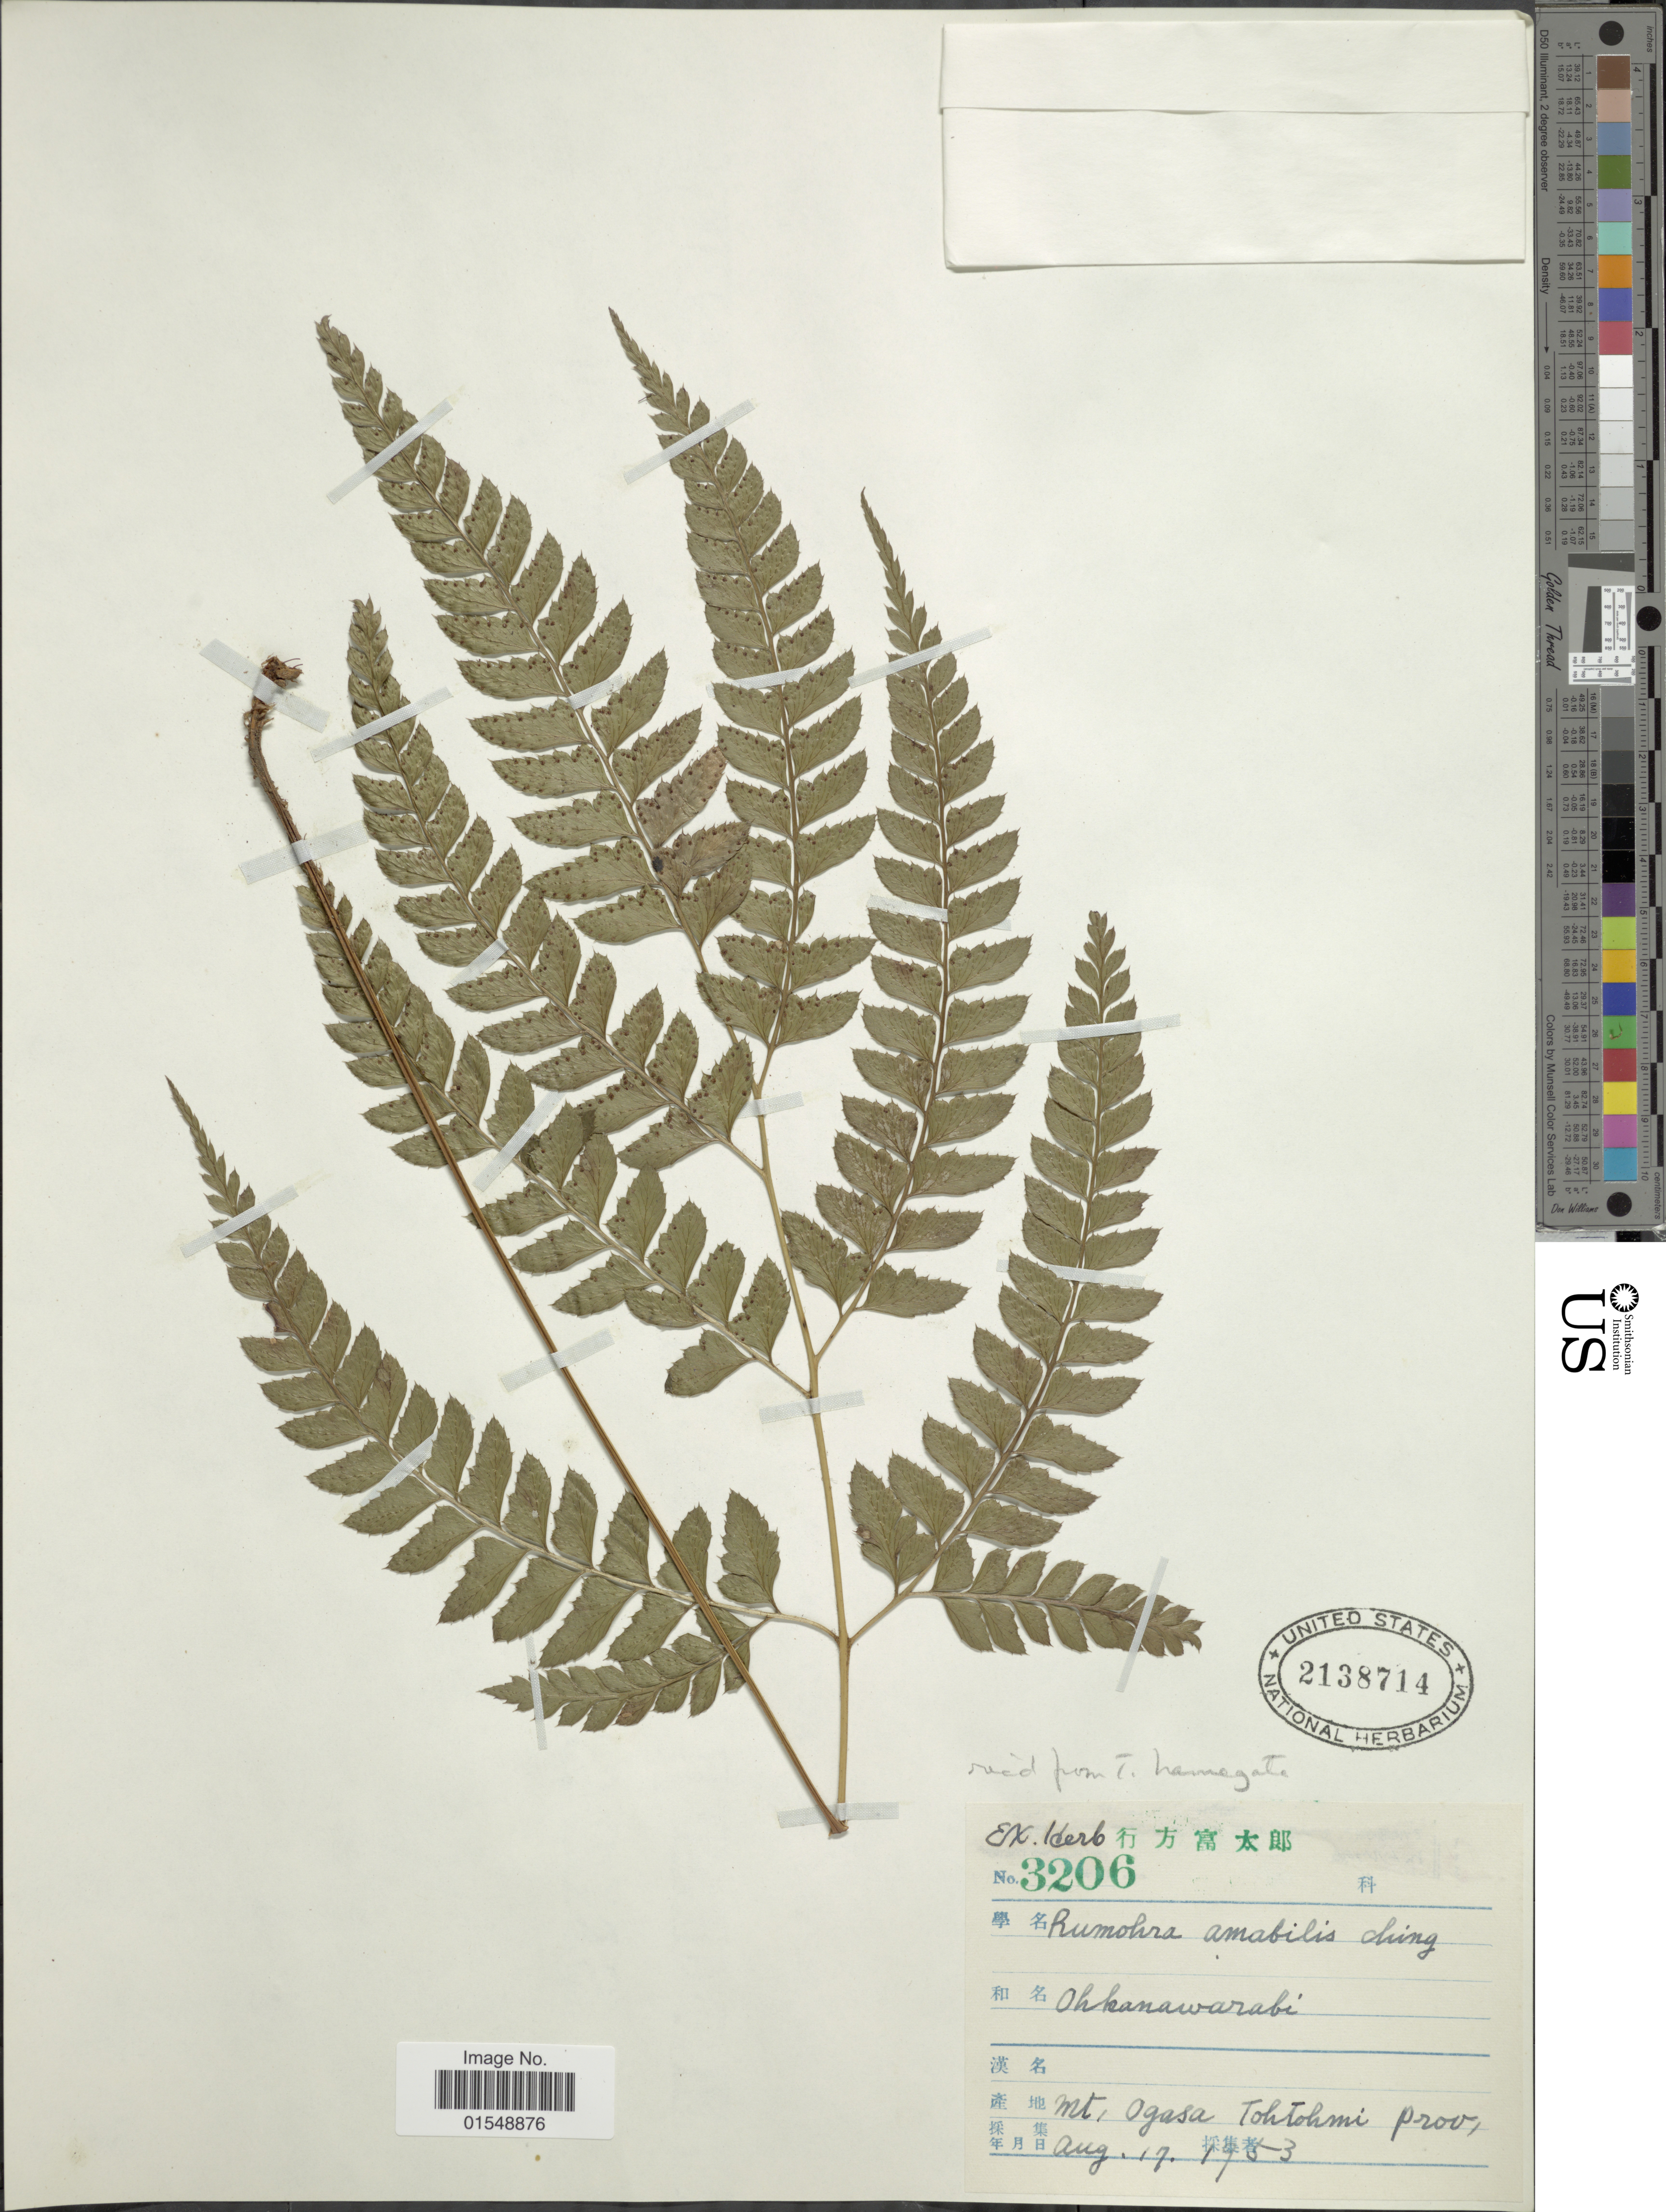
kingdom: Plantae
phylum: Tracheophyta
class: Polypodiopsida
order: Polypodiales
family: Dryopteridaceae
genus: Arachniodes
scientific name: Arachniodes amabilis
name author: (Blume) Tindale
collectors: ex herb. X.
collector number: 3206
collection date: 1953-08-17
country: Japan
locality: Ohkanawarabi, Mt. Ogasa, Tohtohmi prov.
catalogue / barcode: US 2138714